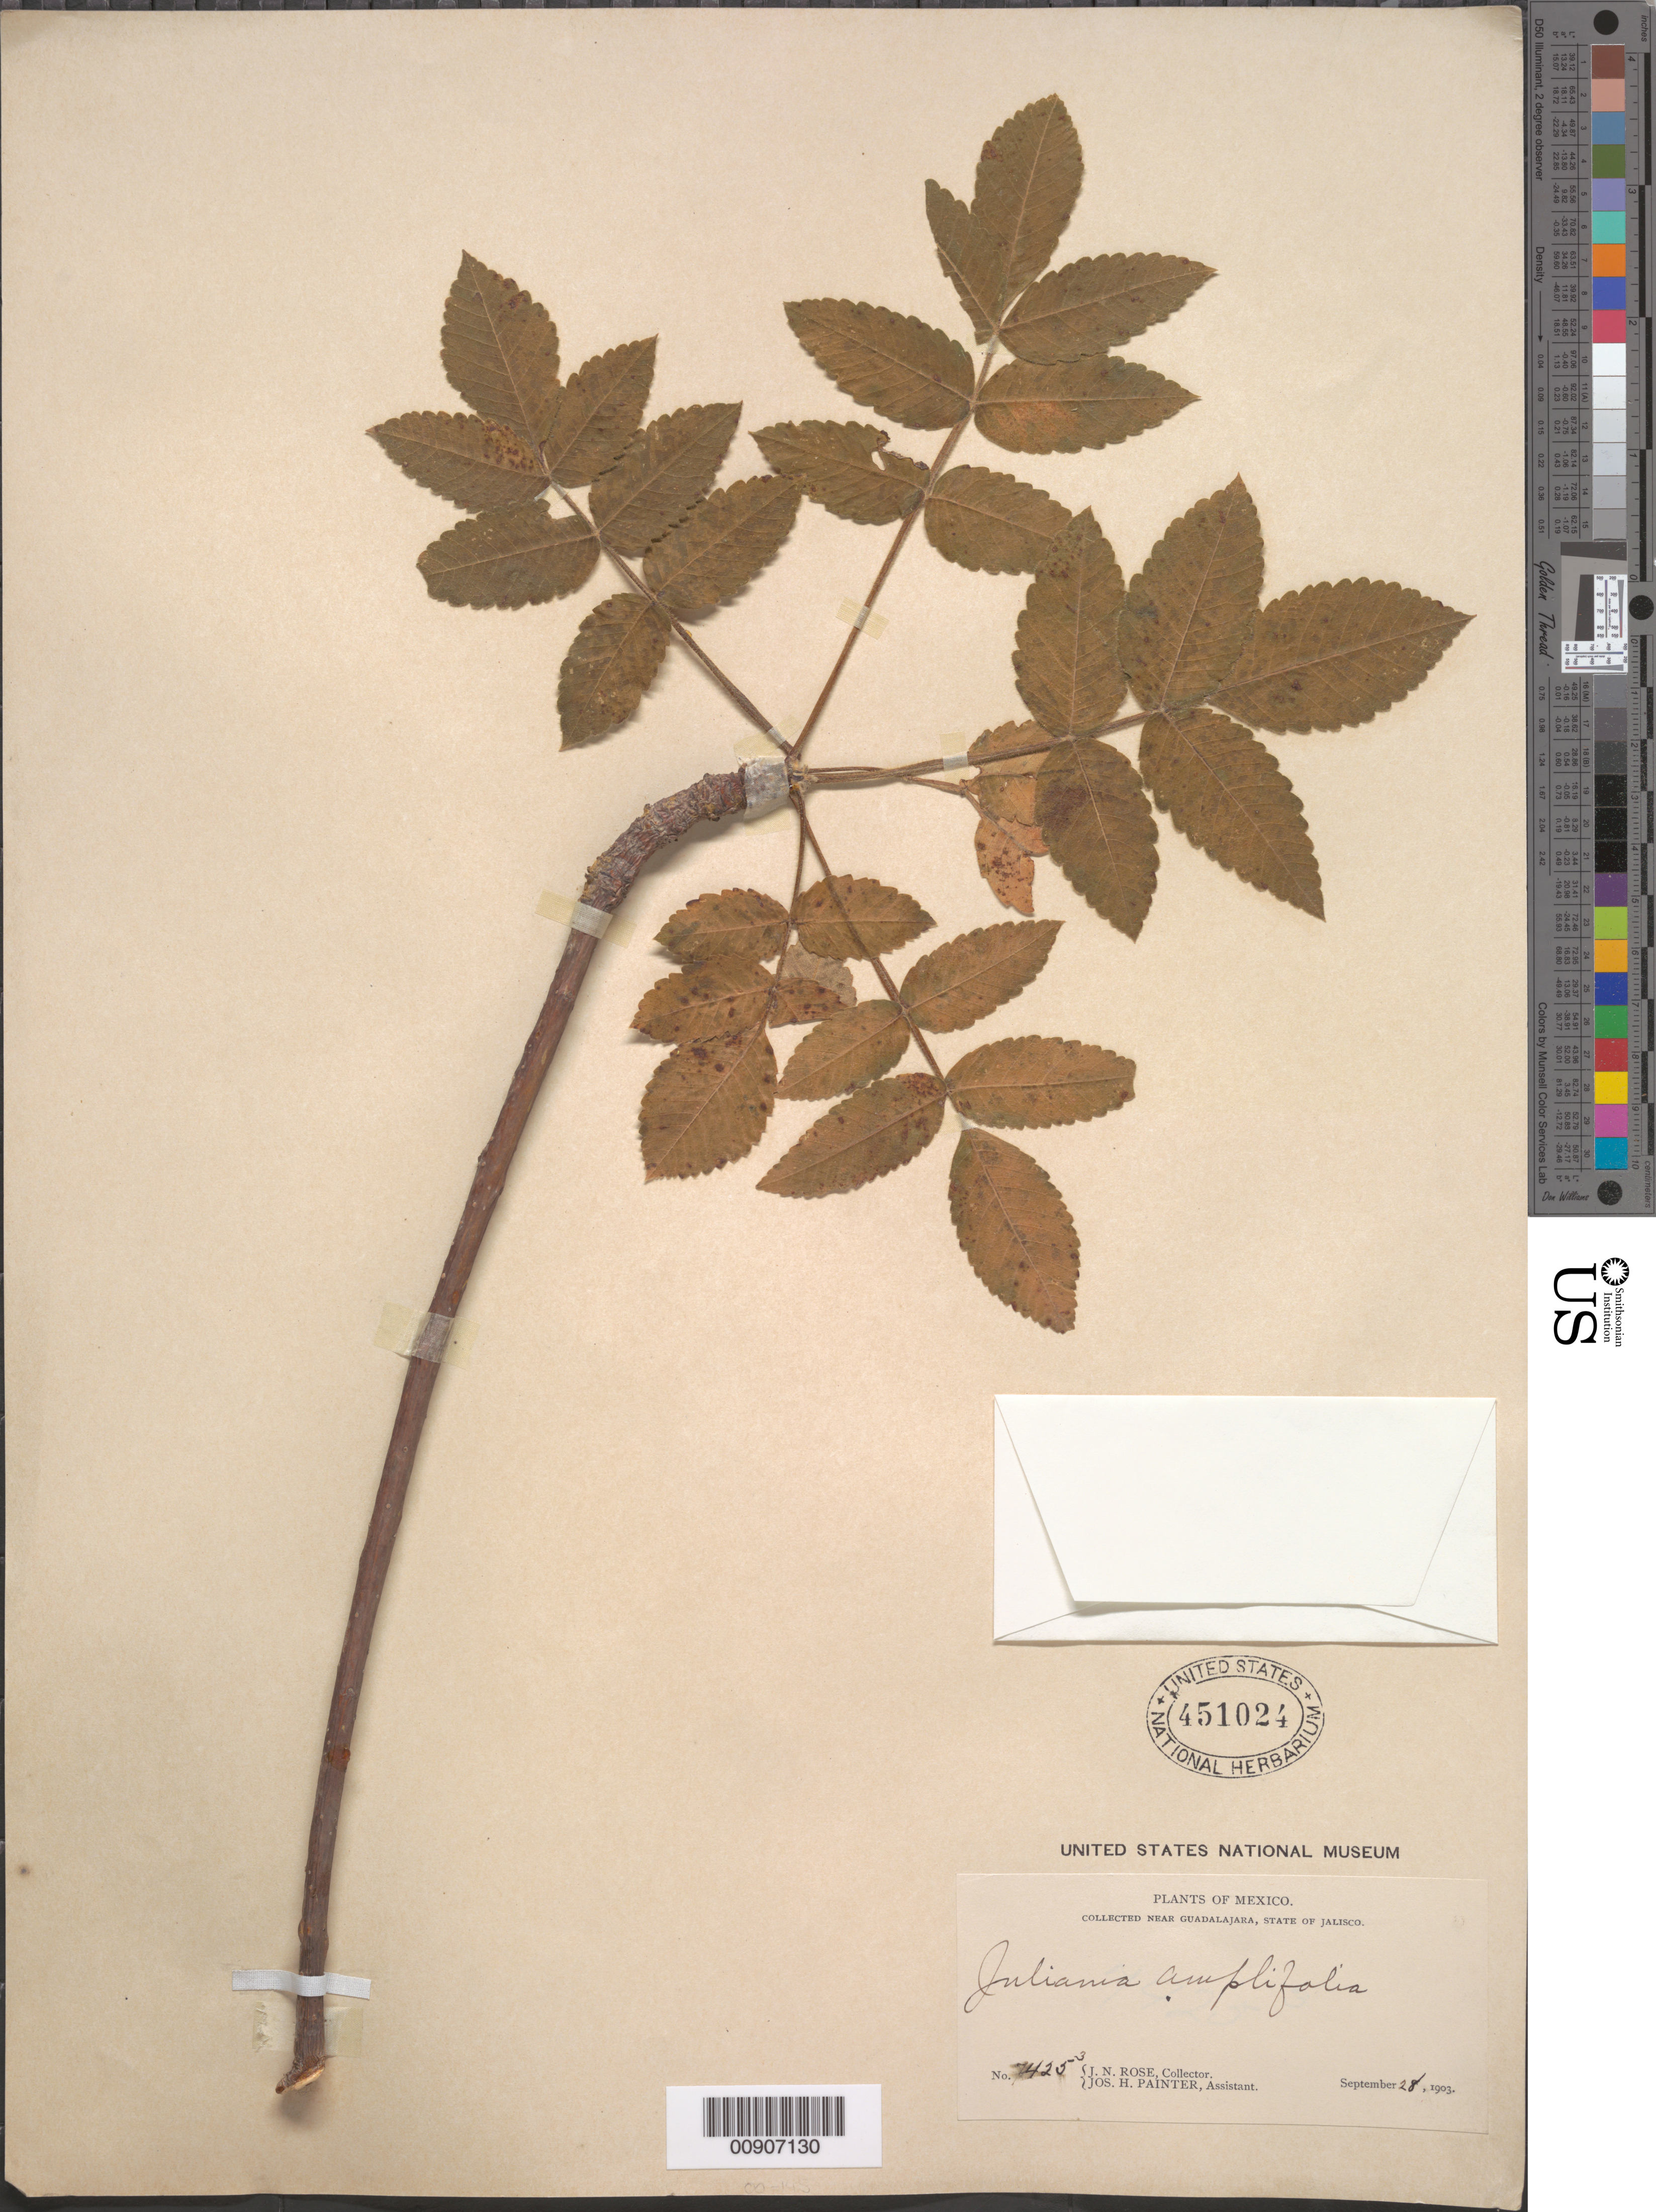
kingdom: Plantae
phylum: Tracheophyta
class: Magnoliopsida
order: Sapindales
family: Anacardiaceae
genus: Amphipterygium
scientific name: Amphipterygium amplifolium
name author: (Hemsl. & Rose) Hemsl. & Rose ex Standl.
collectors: J. N. Rose & J. H. Painter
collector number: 7425 superscript 3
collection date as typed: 28 Sep 1903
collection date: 1903-09-28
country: Mexico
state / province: Jalisco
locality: Near Guadalajara, State of Jalisco.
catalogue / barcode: US 451024